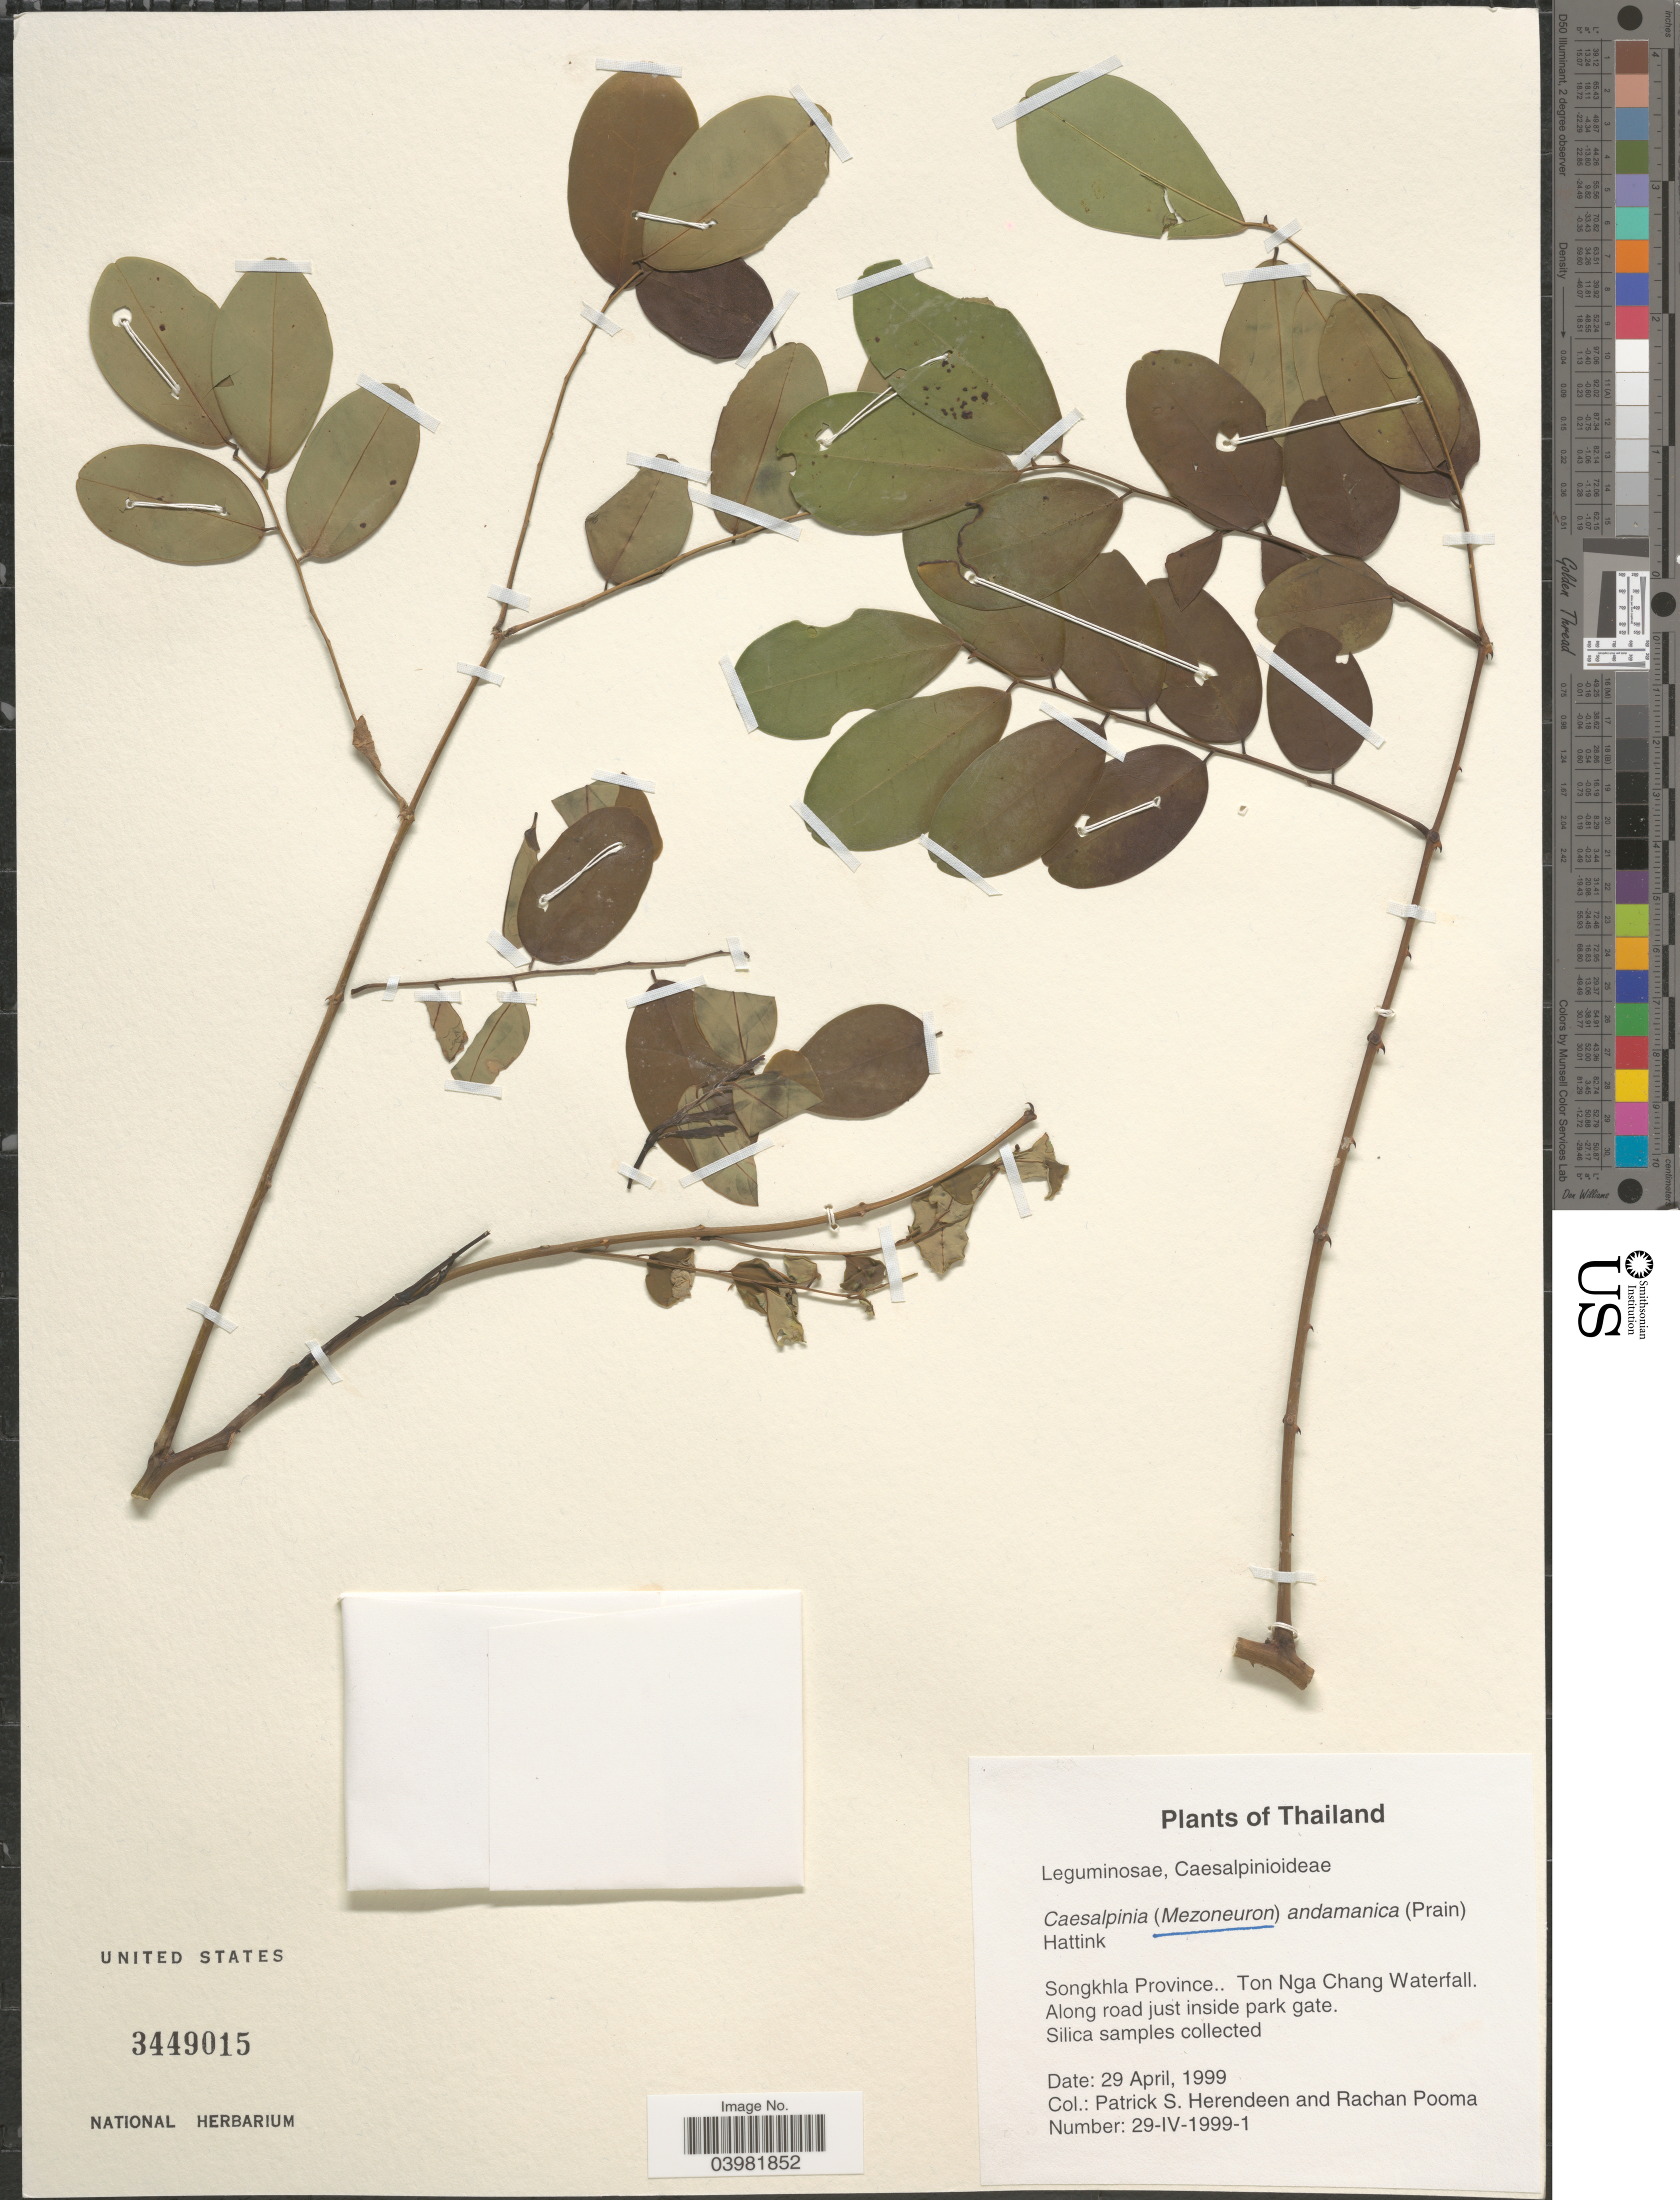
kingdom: Plantae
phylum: Tracheophyta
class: Magnoliopsida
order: Fabales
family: Fabaceae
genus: Mezoneuron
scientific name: Mezoneuron andamanicum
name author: Prain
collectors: P. S. Herendeen & R. Pooma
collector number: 29-IV-1999-1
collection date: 1999-04-29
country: Thailand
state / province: Songkhla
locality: Ton Nga Chang Waterfall. Along road just inside park gate.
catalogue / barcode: US 3449015